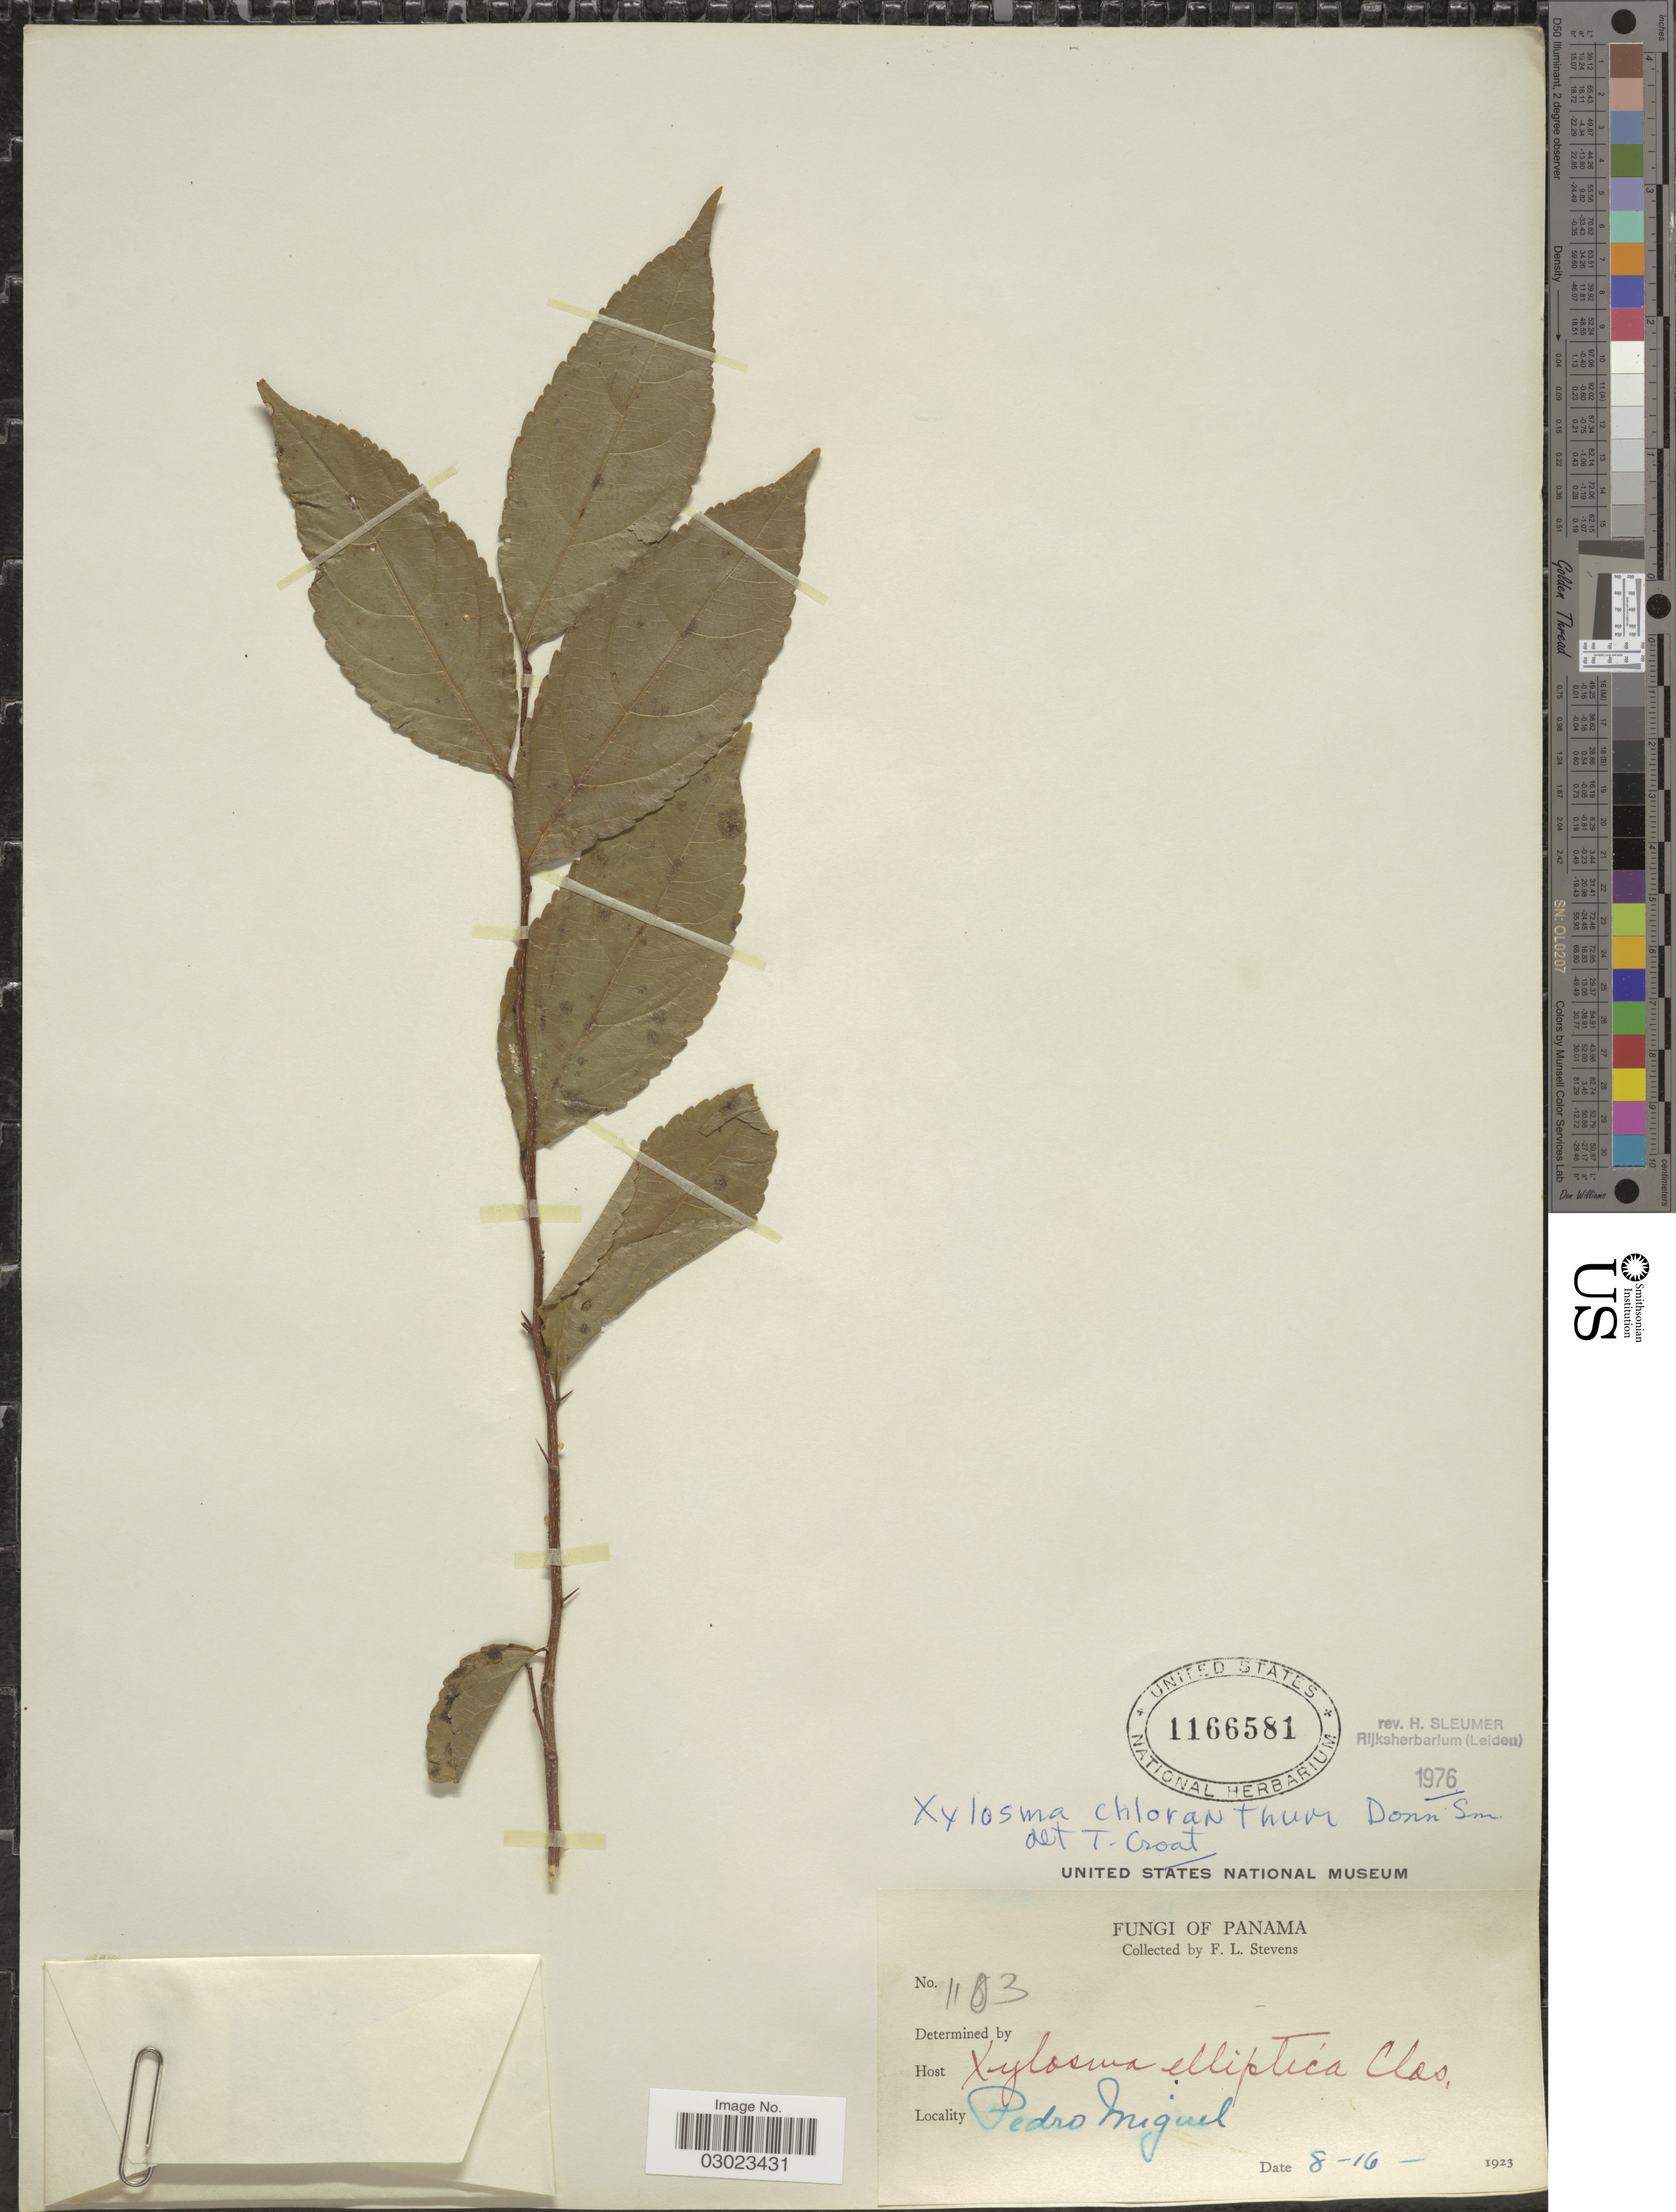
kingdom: Plantae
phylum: Tracheophyta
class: Magnoliopsida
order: Malpighiales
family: Salicaceae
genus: Xylosma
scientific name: Xylosma chlorantha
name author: Donn. Sm.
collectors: F. L. Stevens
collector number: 1103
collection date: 1923-08-16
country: Panama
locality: Pedro Miguel.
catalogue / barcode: US 1166581